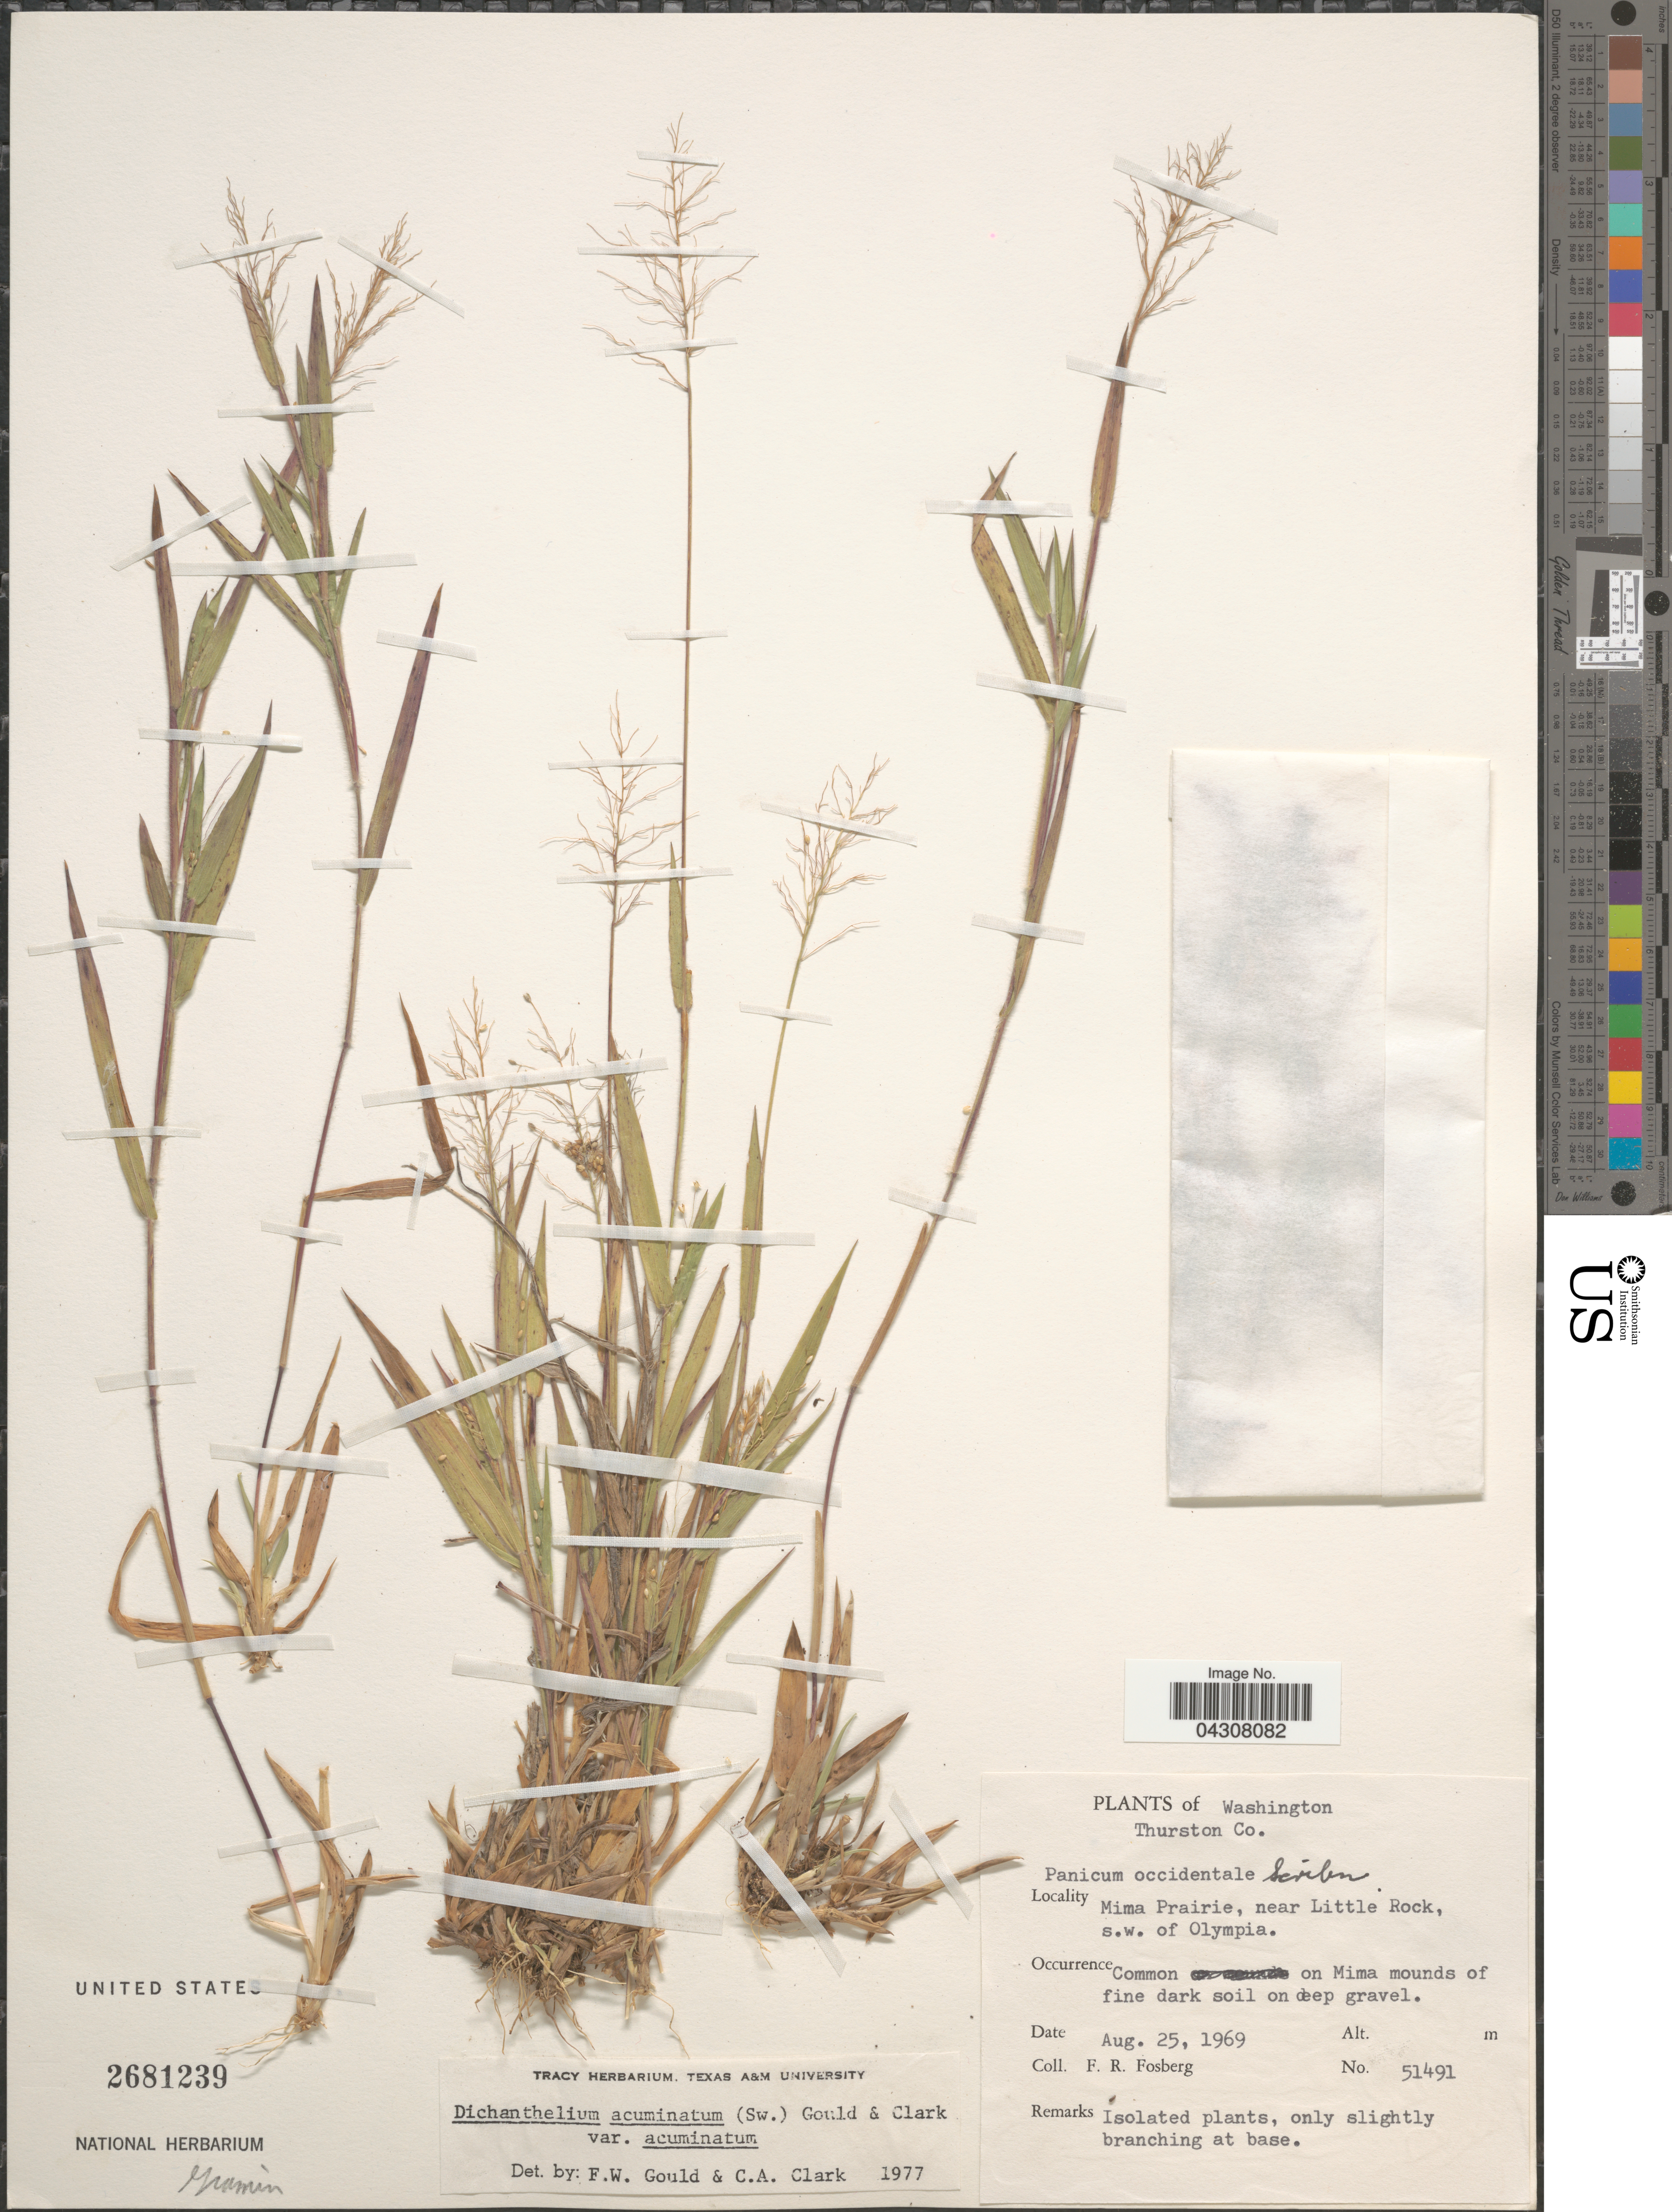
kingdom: Plantae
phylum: Tracheophyta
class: Liliopsida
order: Poales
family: Poaceae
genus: Dichanthelium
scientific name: Dichanthelium acuminatum var. acuminatum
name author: (Sw.) Gould & C.A. Clark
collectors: F. R. Fosberg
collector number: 51491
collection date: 1969-08-25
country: United States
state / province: Washington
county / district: Thurston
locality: Thurston Co. Mima Prairie, near Little Rock, s.w. of Olympia. Common on Mima mounds of fine dark soil on deep gravel.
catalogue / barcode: US 2681239